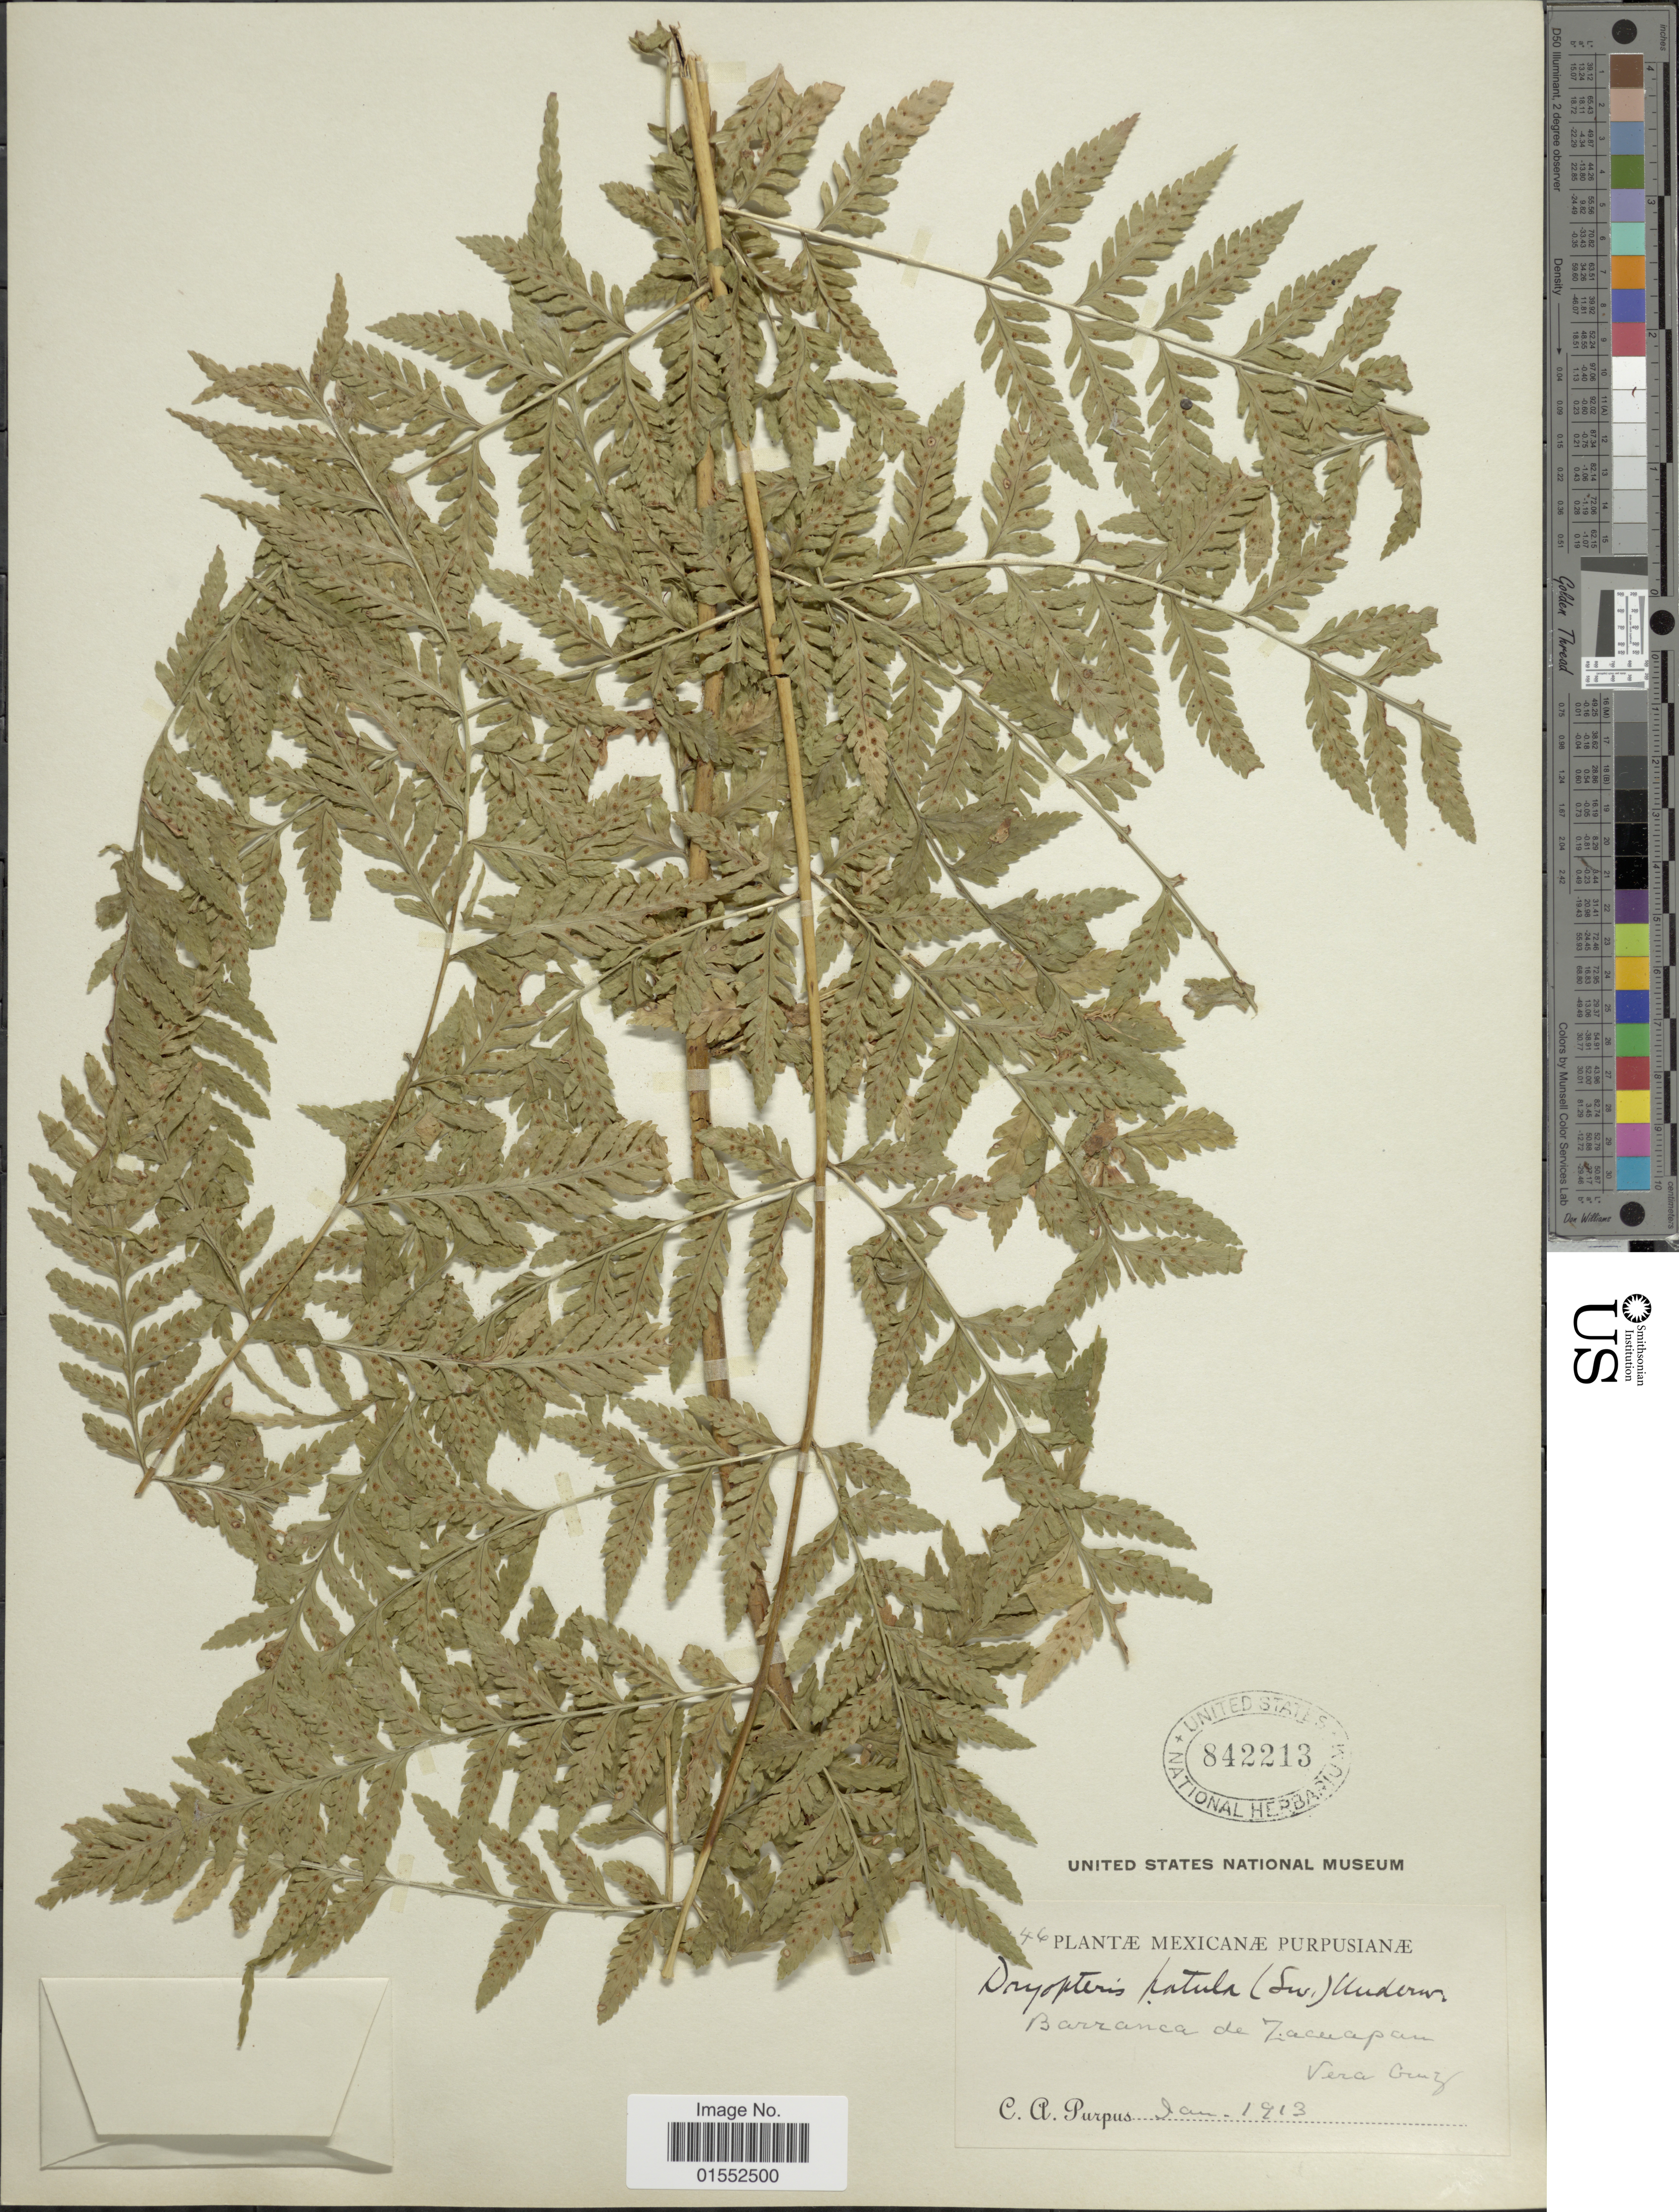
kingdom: Plantae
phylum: Tracheophyta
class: Polypodiopsida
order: Polypodiales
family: Dryopteridaceae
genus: Dryopteris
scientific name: Dryopteris patula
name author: (Sw.) Underw.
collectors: C. A. Purpus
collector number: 46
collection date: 1913-01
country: Mexico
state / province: Veracruz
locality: Barranca de Zacuapan, vera Cruz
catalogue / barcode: US 842213